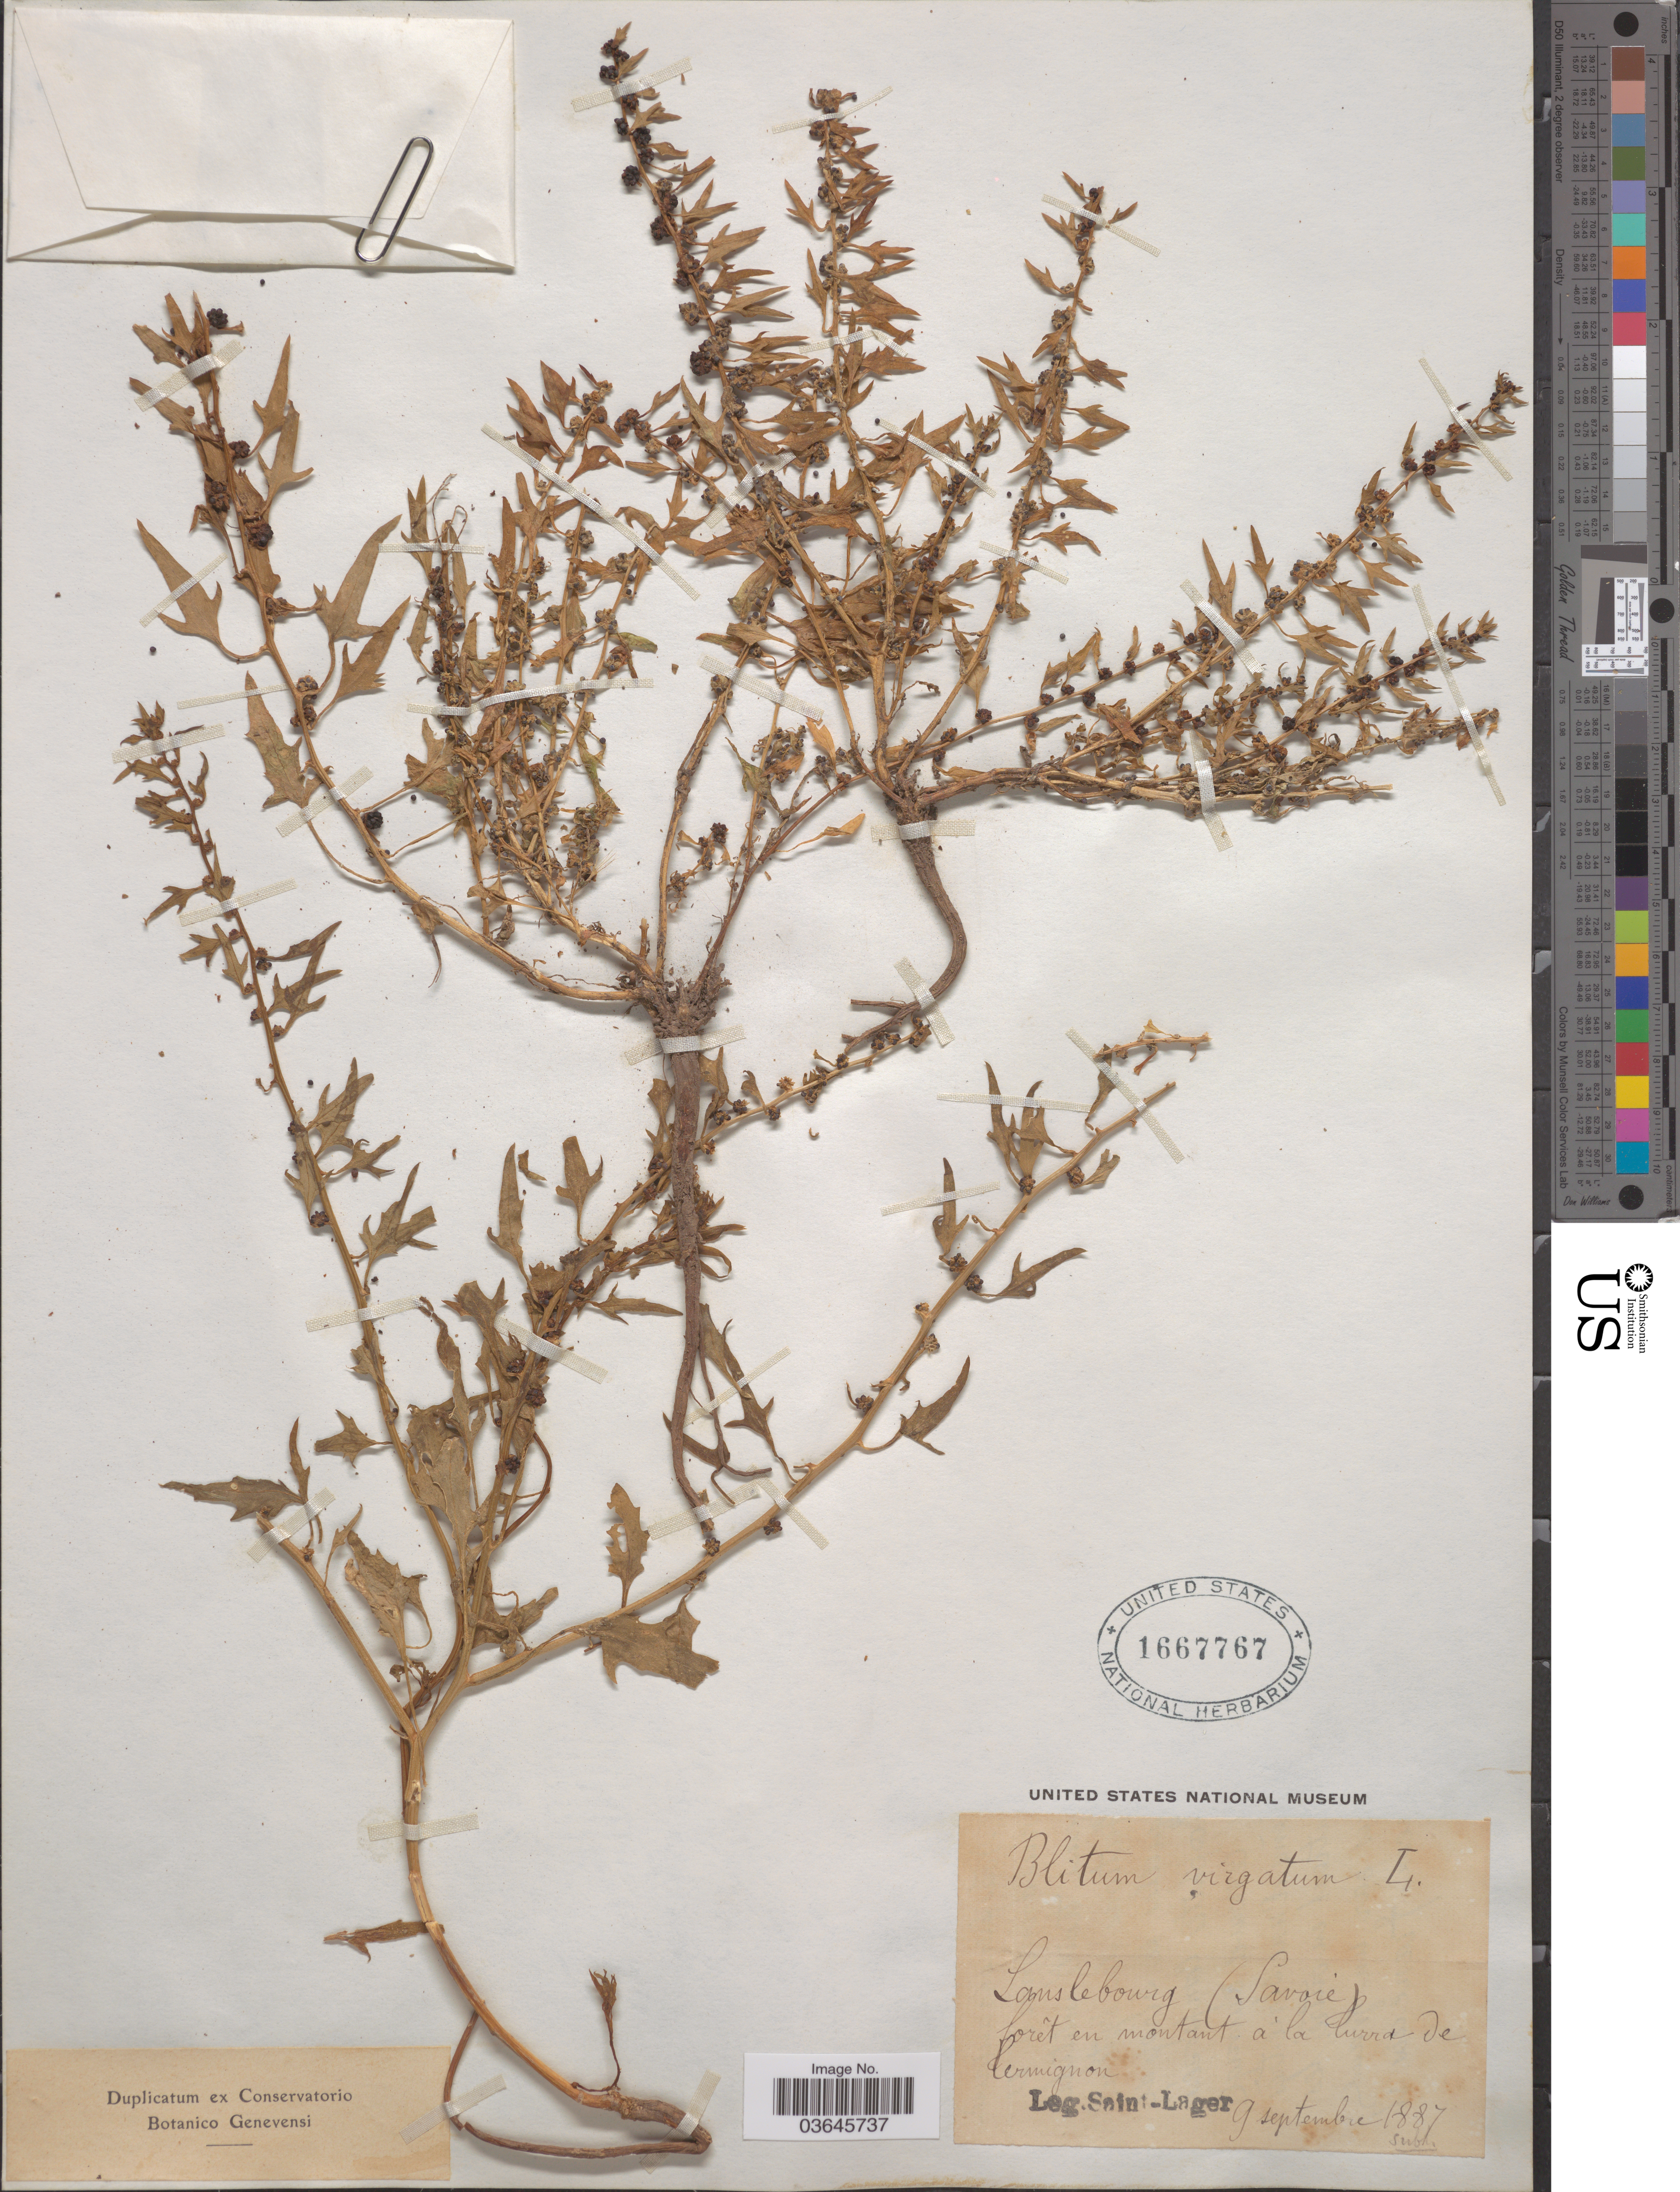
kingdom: Plantae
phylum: Tracheophyta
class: Magnoliopsida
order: Caryophyllales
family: Amaranthaceae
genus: Blitum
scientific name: Blitum virgatum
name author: L.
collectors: Saint-Lager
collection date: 1887-09-09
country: France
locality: Lans lebourg (Savoie) forêt en montant á la Turra de Termignon.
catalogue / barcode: US 1667767